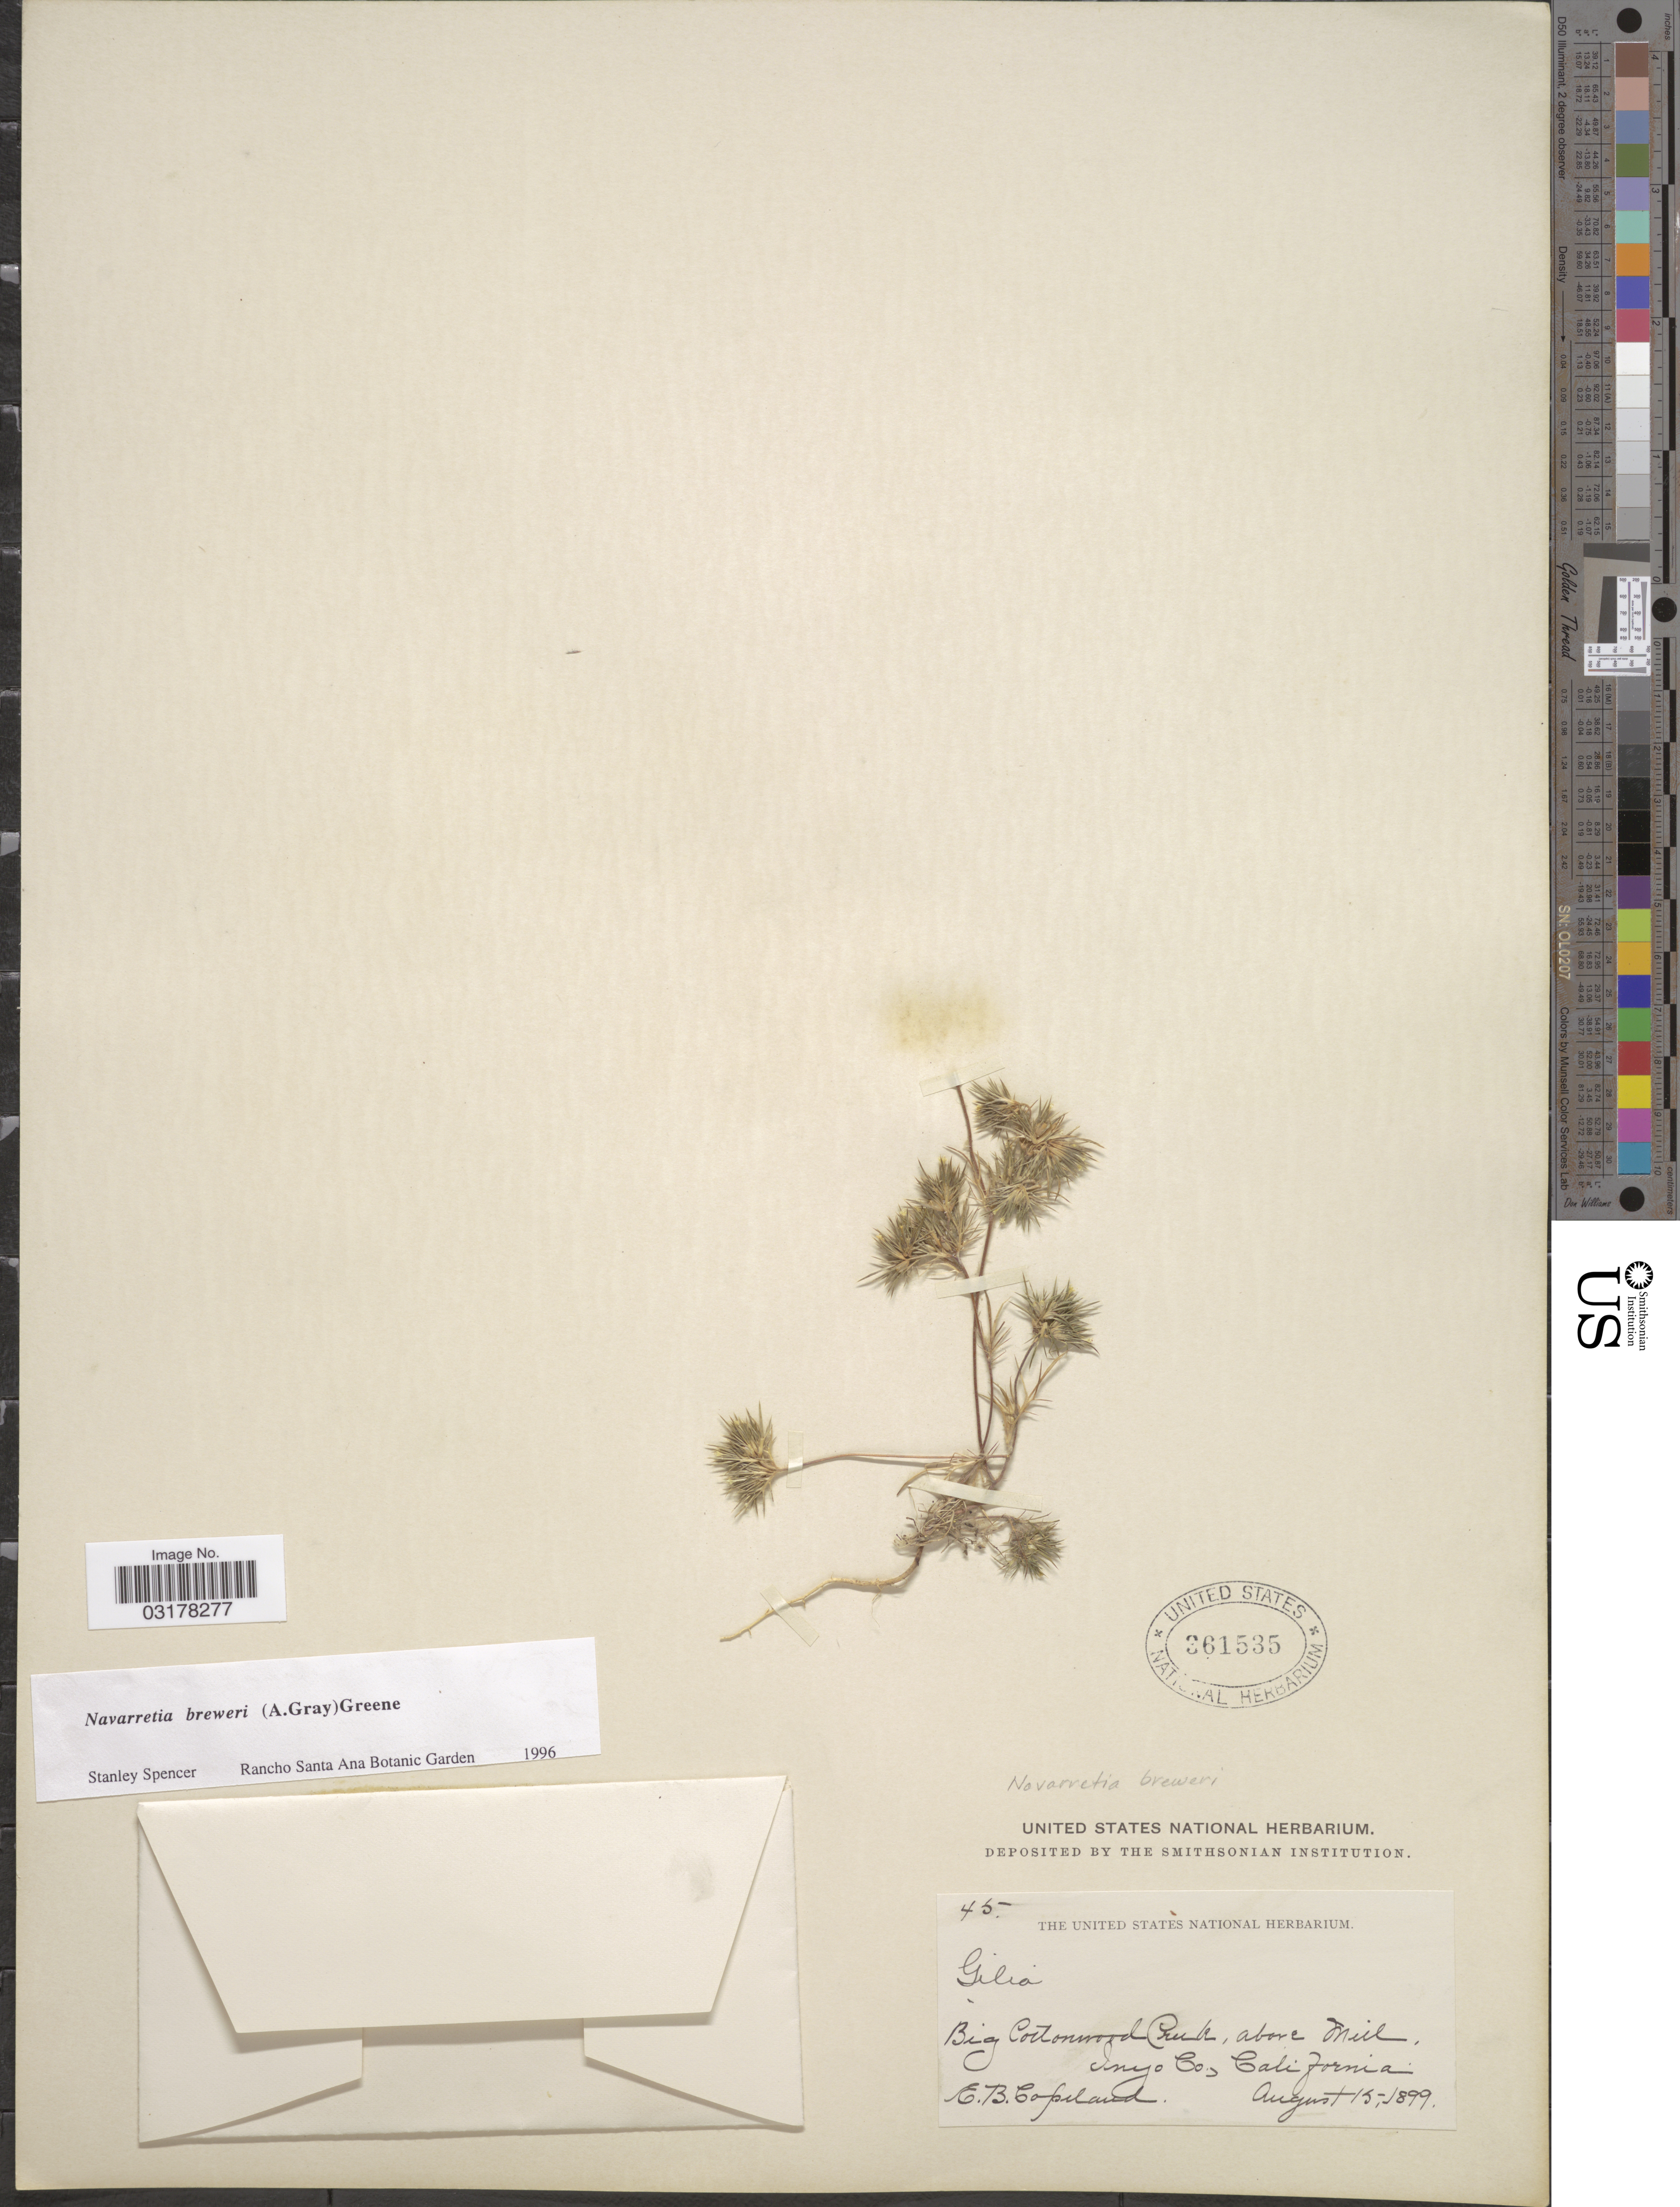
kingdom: Plantae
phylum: Tracheophyta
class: Magnoliopsida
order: Ericales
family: Polemoniaceae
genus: Navarretia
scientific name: Navarretia breweri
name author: (A. Gray) Greene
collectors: E. B. Copeland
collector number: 45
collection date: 1899-08-15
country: United States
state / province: California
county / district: Inyo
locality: Big Cottonwood Creek, above Mill, Inyo Co.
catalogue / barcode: US 361535